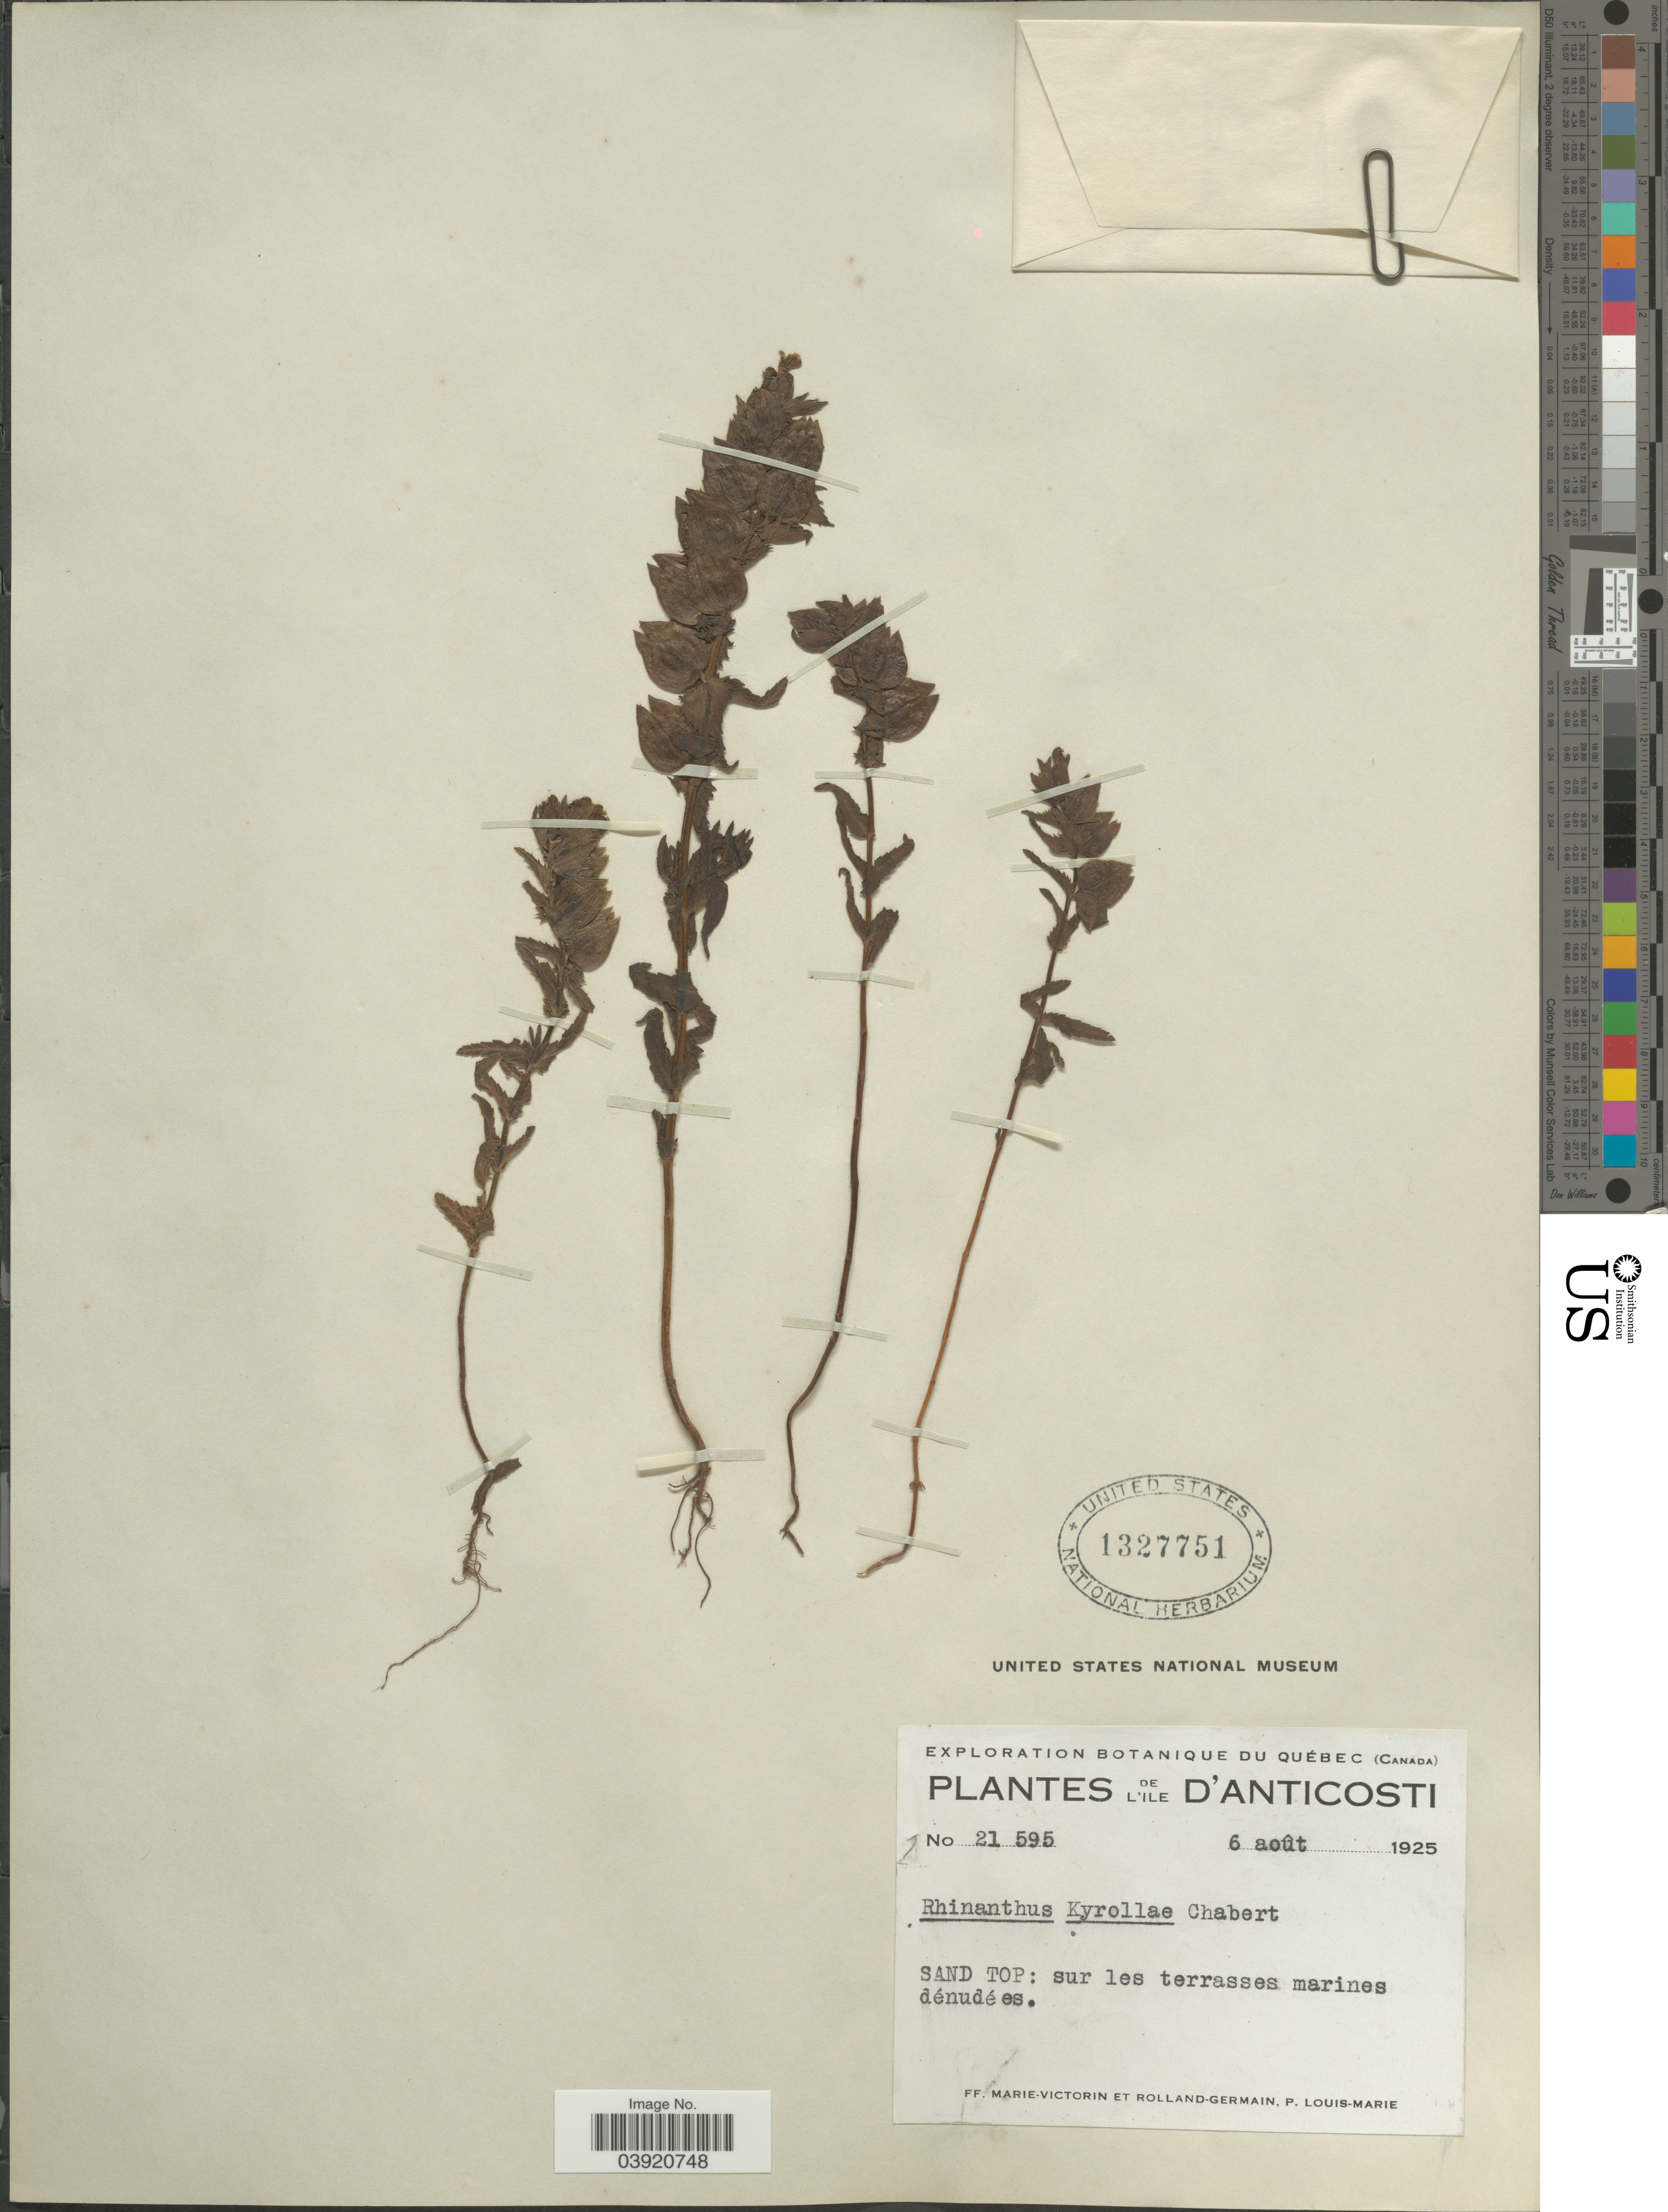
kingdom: Plantae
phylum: Tracheophyta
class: Magnoliopsida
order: Lamiales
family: Orobanchaceae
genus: Rhinanthus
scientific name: Rhinanthus kyrollae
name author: Chabert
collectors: F. Marie-Victorin, Rolland-Germain & L.-M. LaLonde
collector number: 21595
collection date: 1925-08-06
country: Canada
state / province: Quebec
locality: L'Ile D'Anticosti. Sand Top: sur les terrasses marines dénudées.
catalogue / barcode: US 1327751